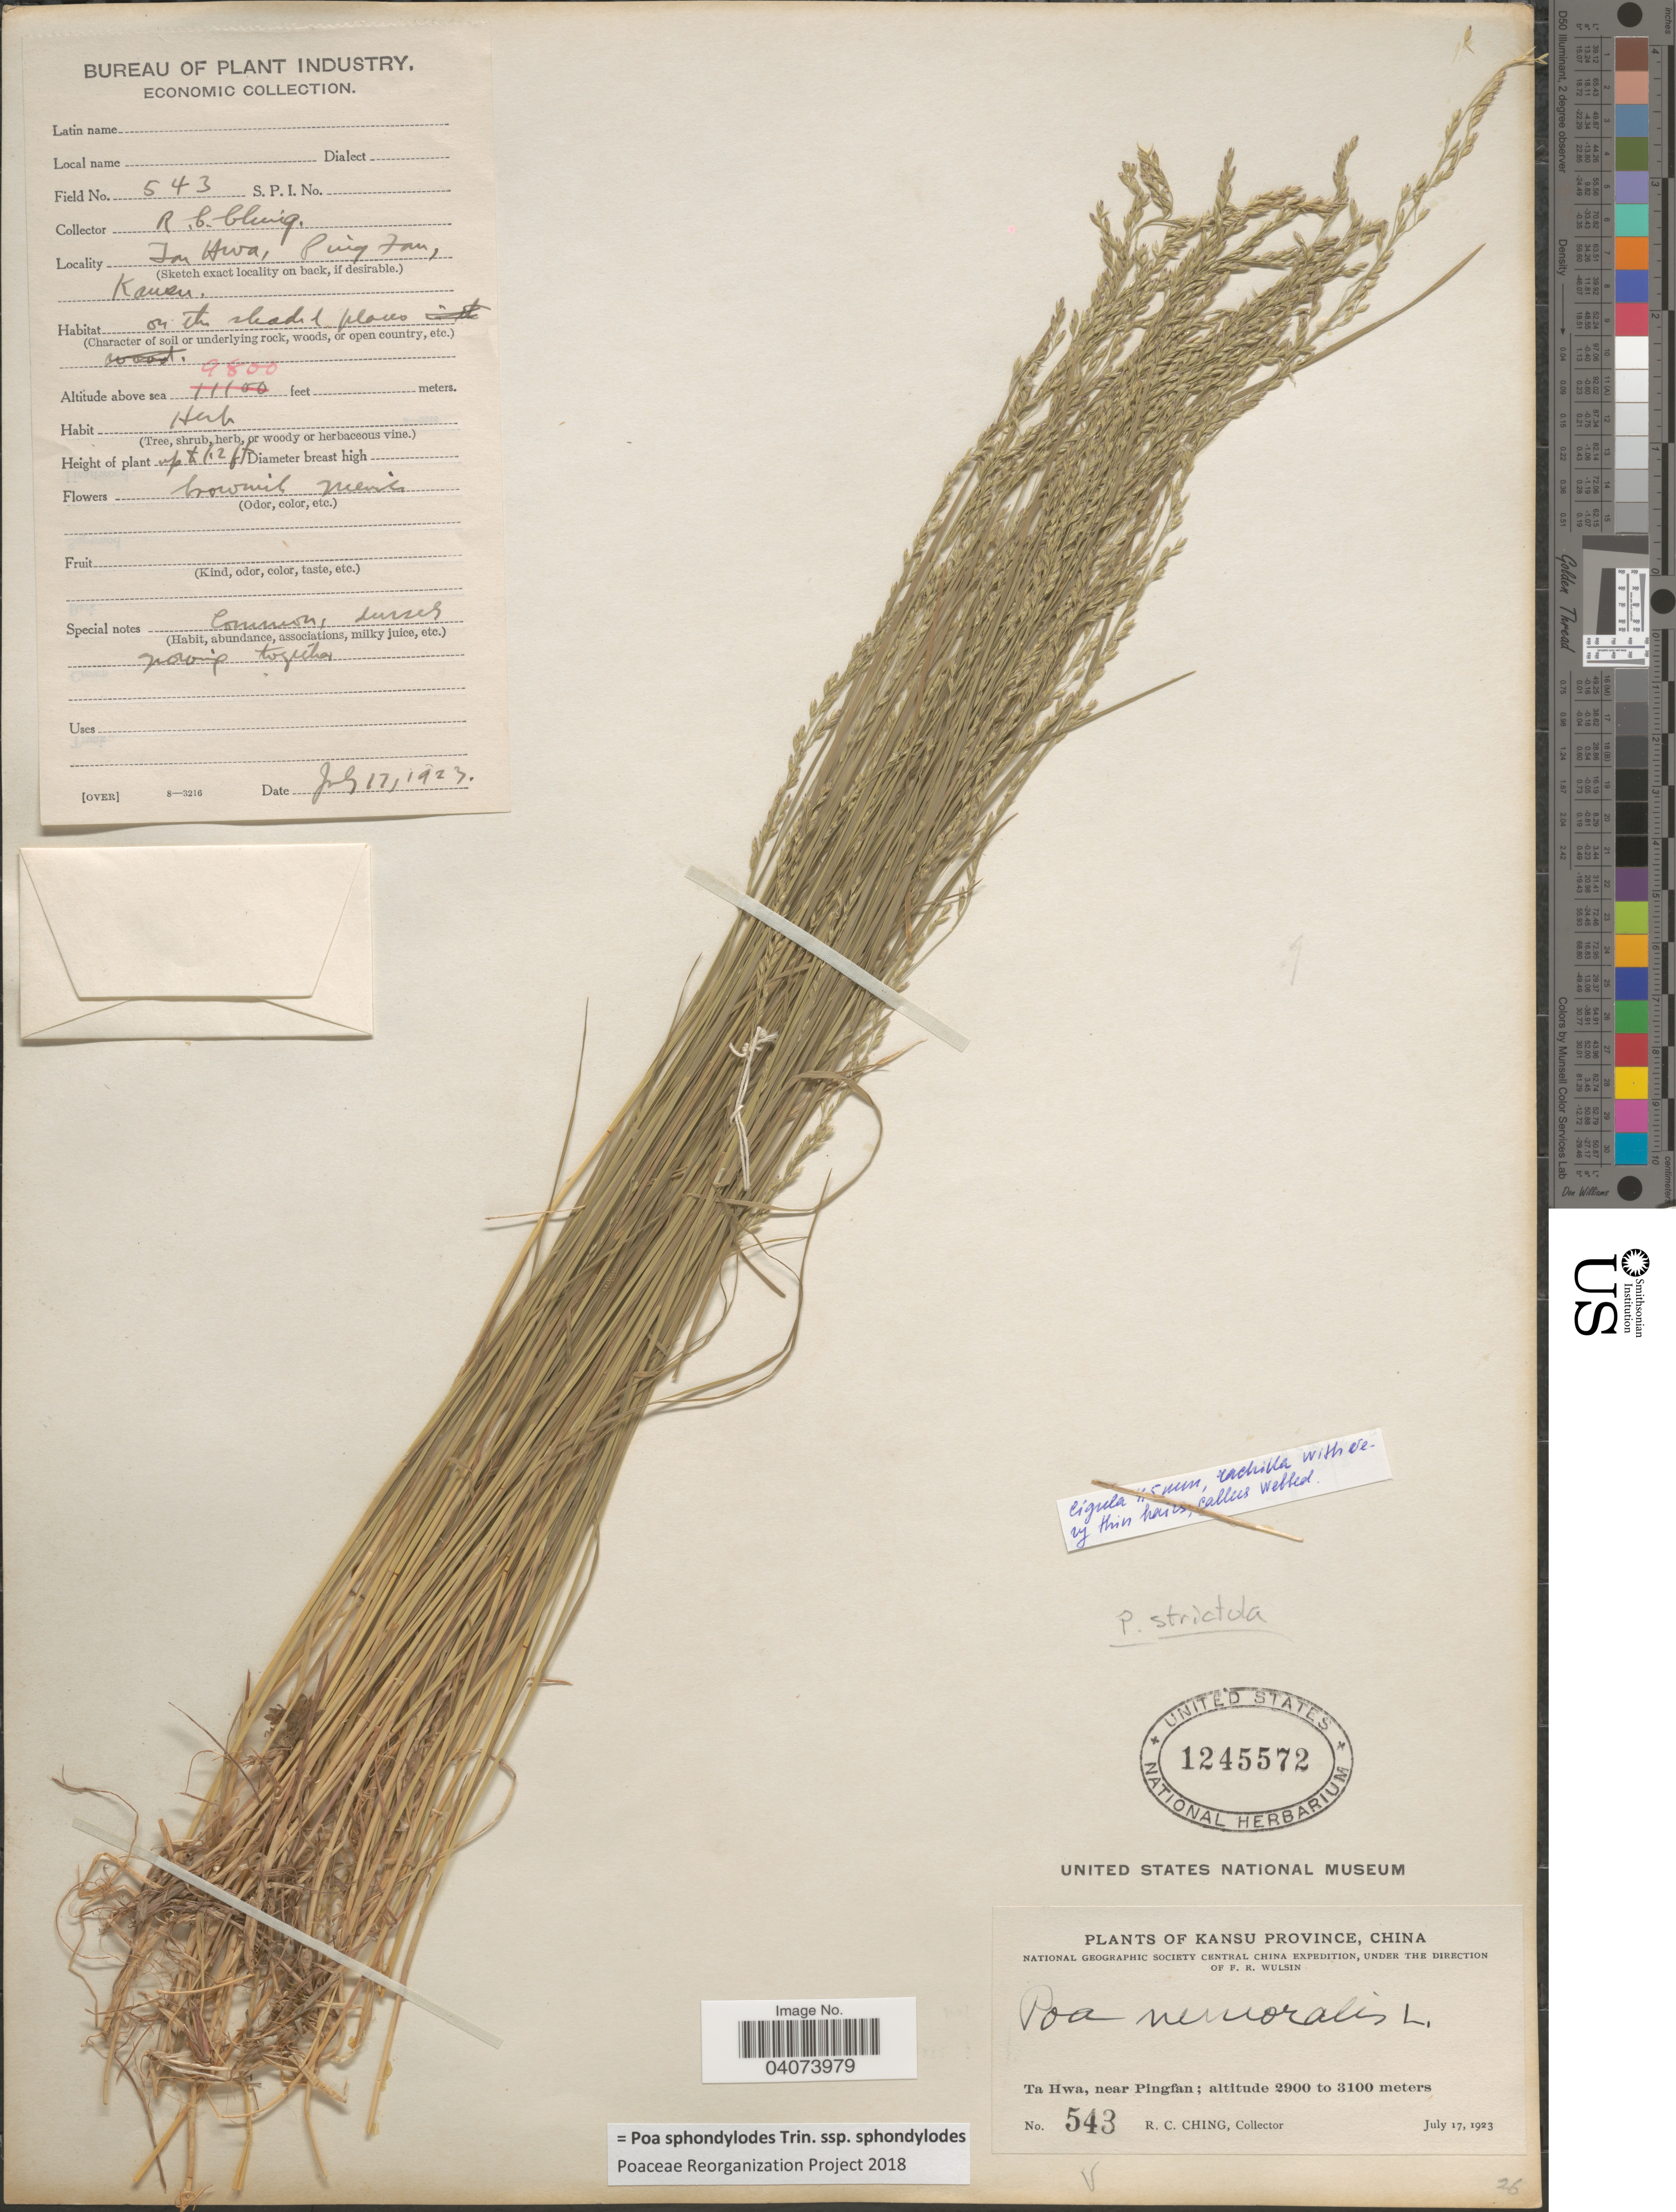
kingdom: Plantae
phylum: Tracheophyta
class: Liliopsida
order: Poales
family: Poaceae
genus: Poa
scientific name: Poa sphondylodes subsp. sphondylodes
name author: Trin.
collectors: R. C. Ching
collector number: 543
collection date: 1923-07-17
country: China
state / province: Gansu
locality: Kansu Province. National Geographic Society Central China Expedition. Ta Hwa, near Pingfan.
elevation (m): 2900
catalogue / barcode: US 1245572